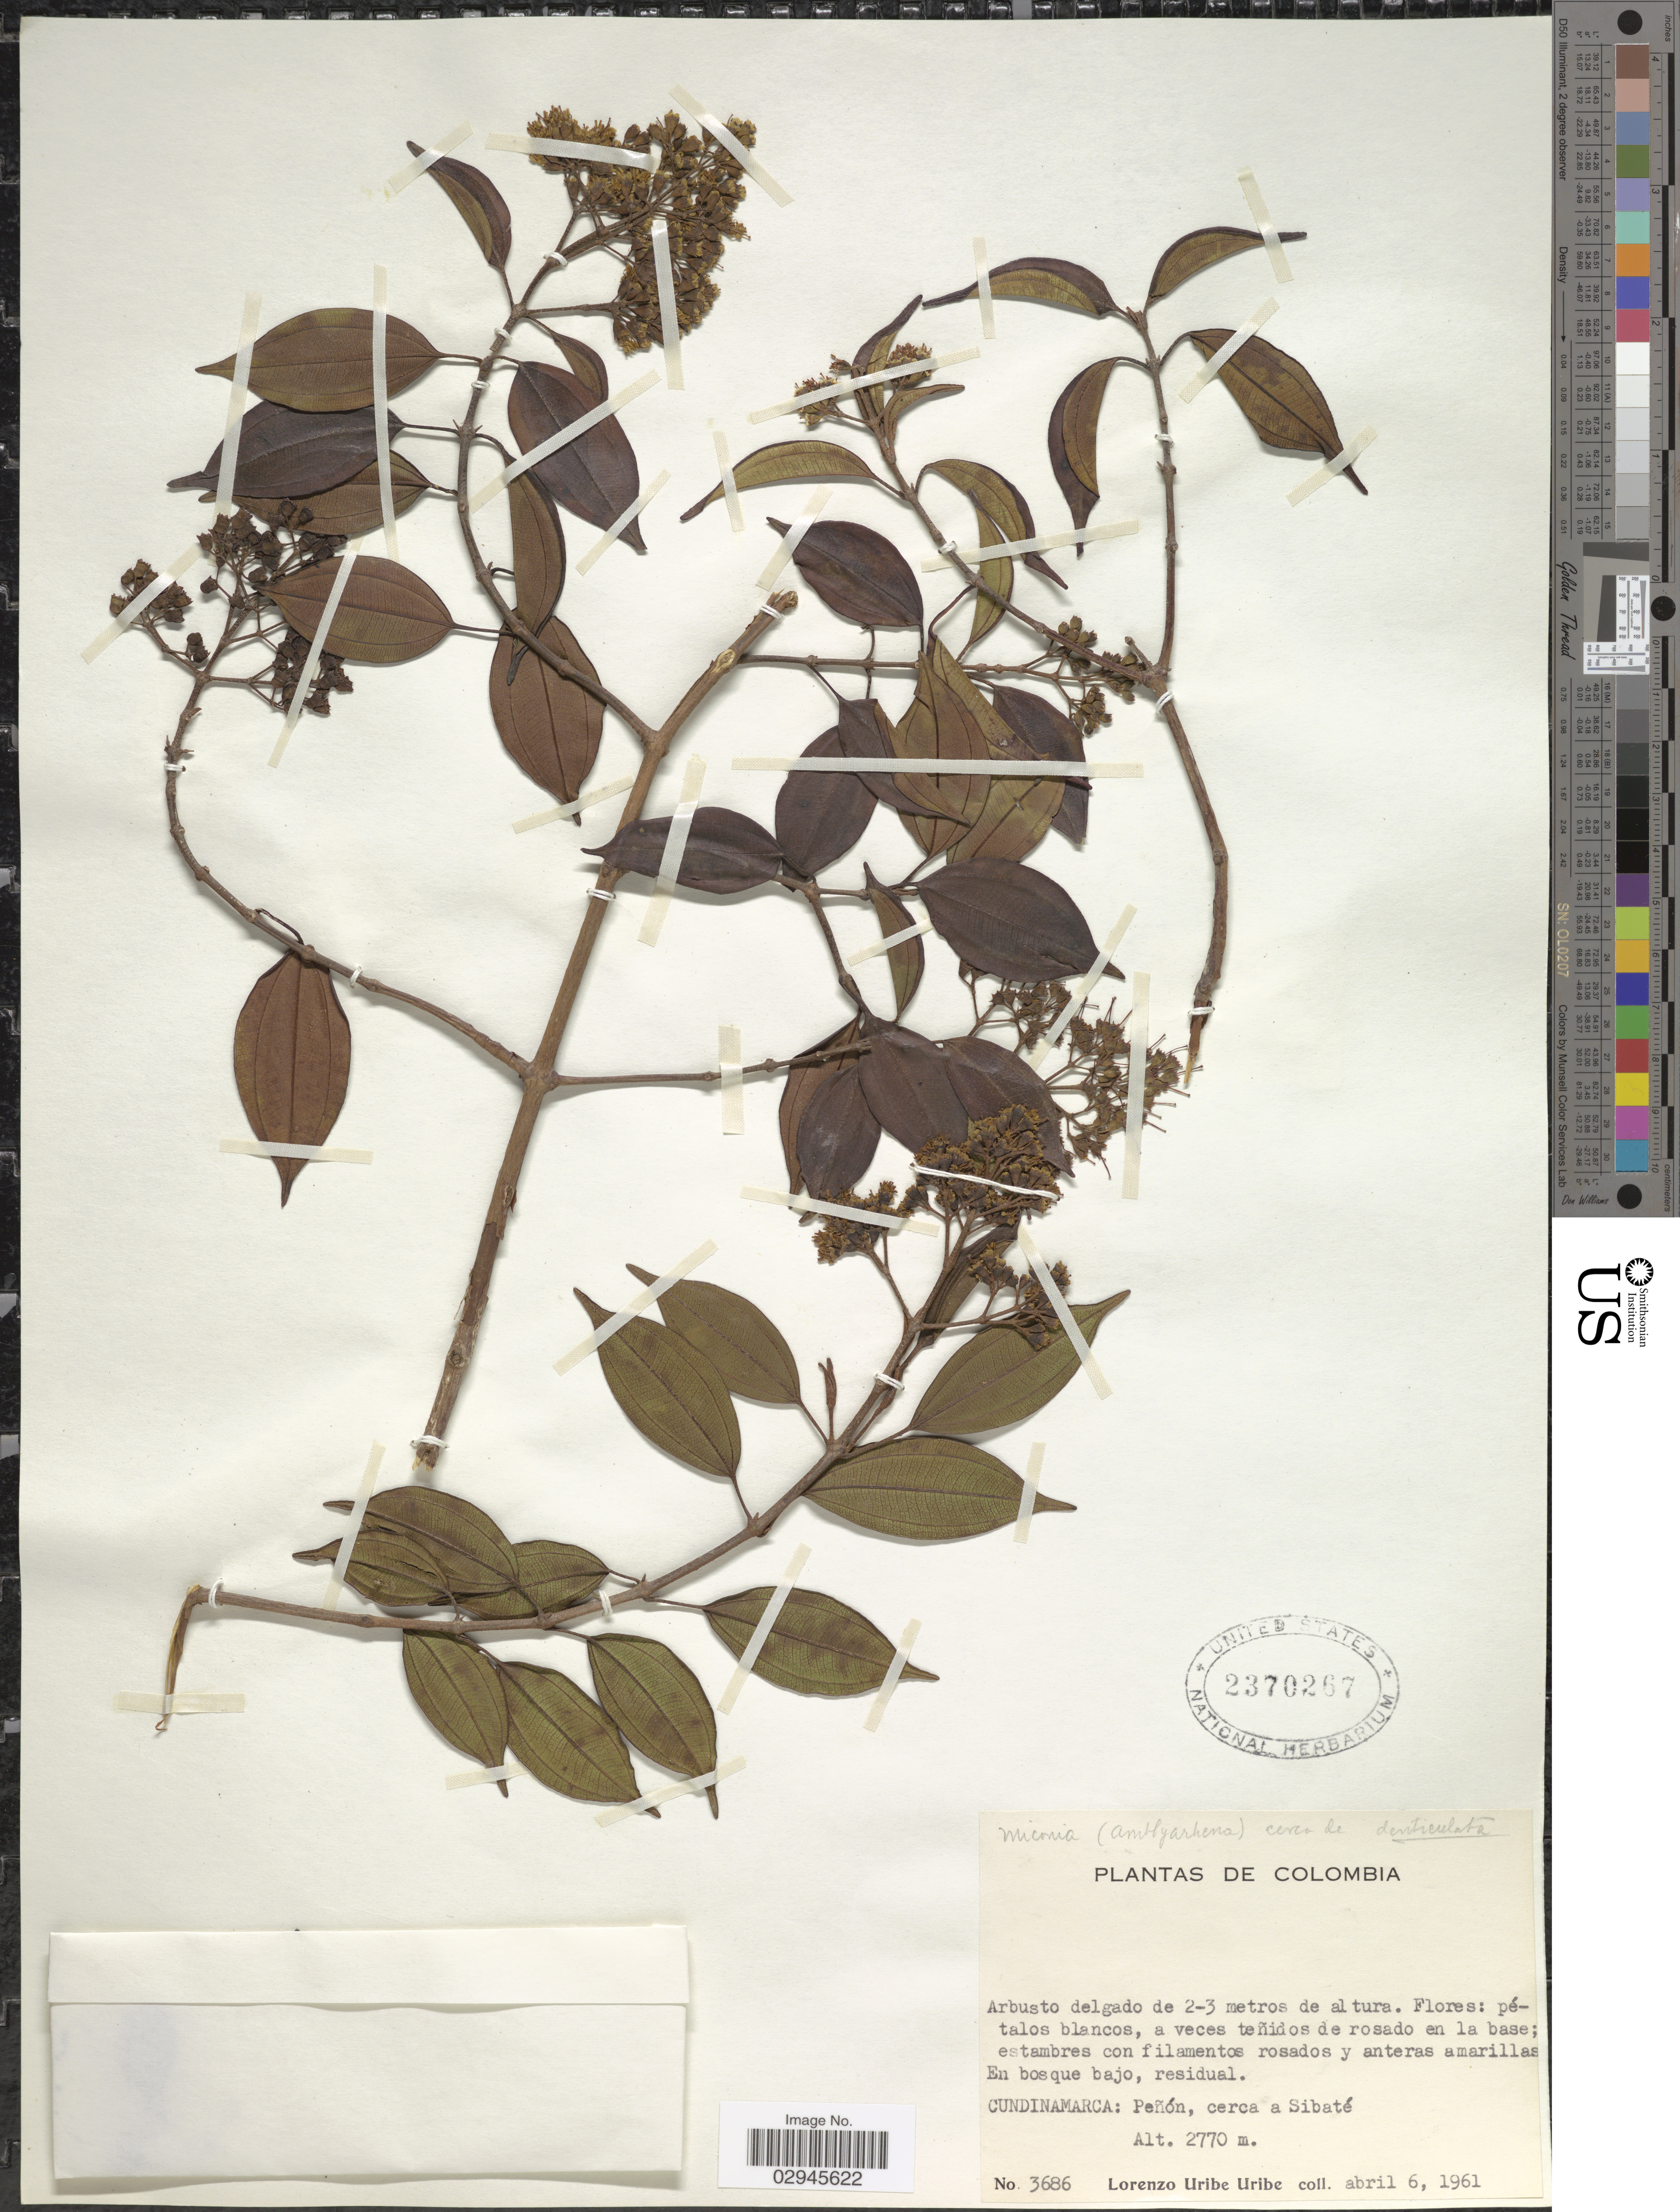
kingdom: Plantae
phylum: Tracheophyta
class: Magnoliopsida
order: Myrtales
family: Melastomataceae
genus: Miconia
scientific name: Miconia sp.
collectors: L. Uribe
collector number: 3686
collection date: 1961-04-06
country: Colombia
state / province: Cundinamarca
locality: Peñón, cerca a Sibaté.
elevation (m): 2770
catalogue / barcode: US 2370267